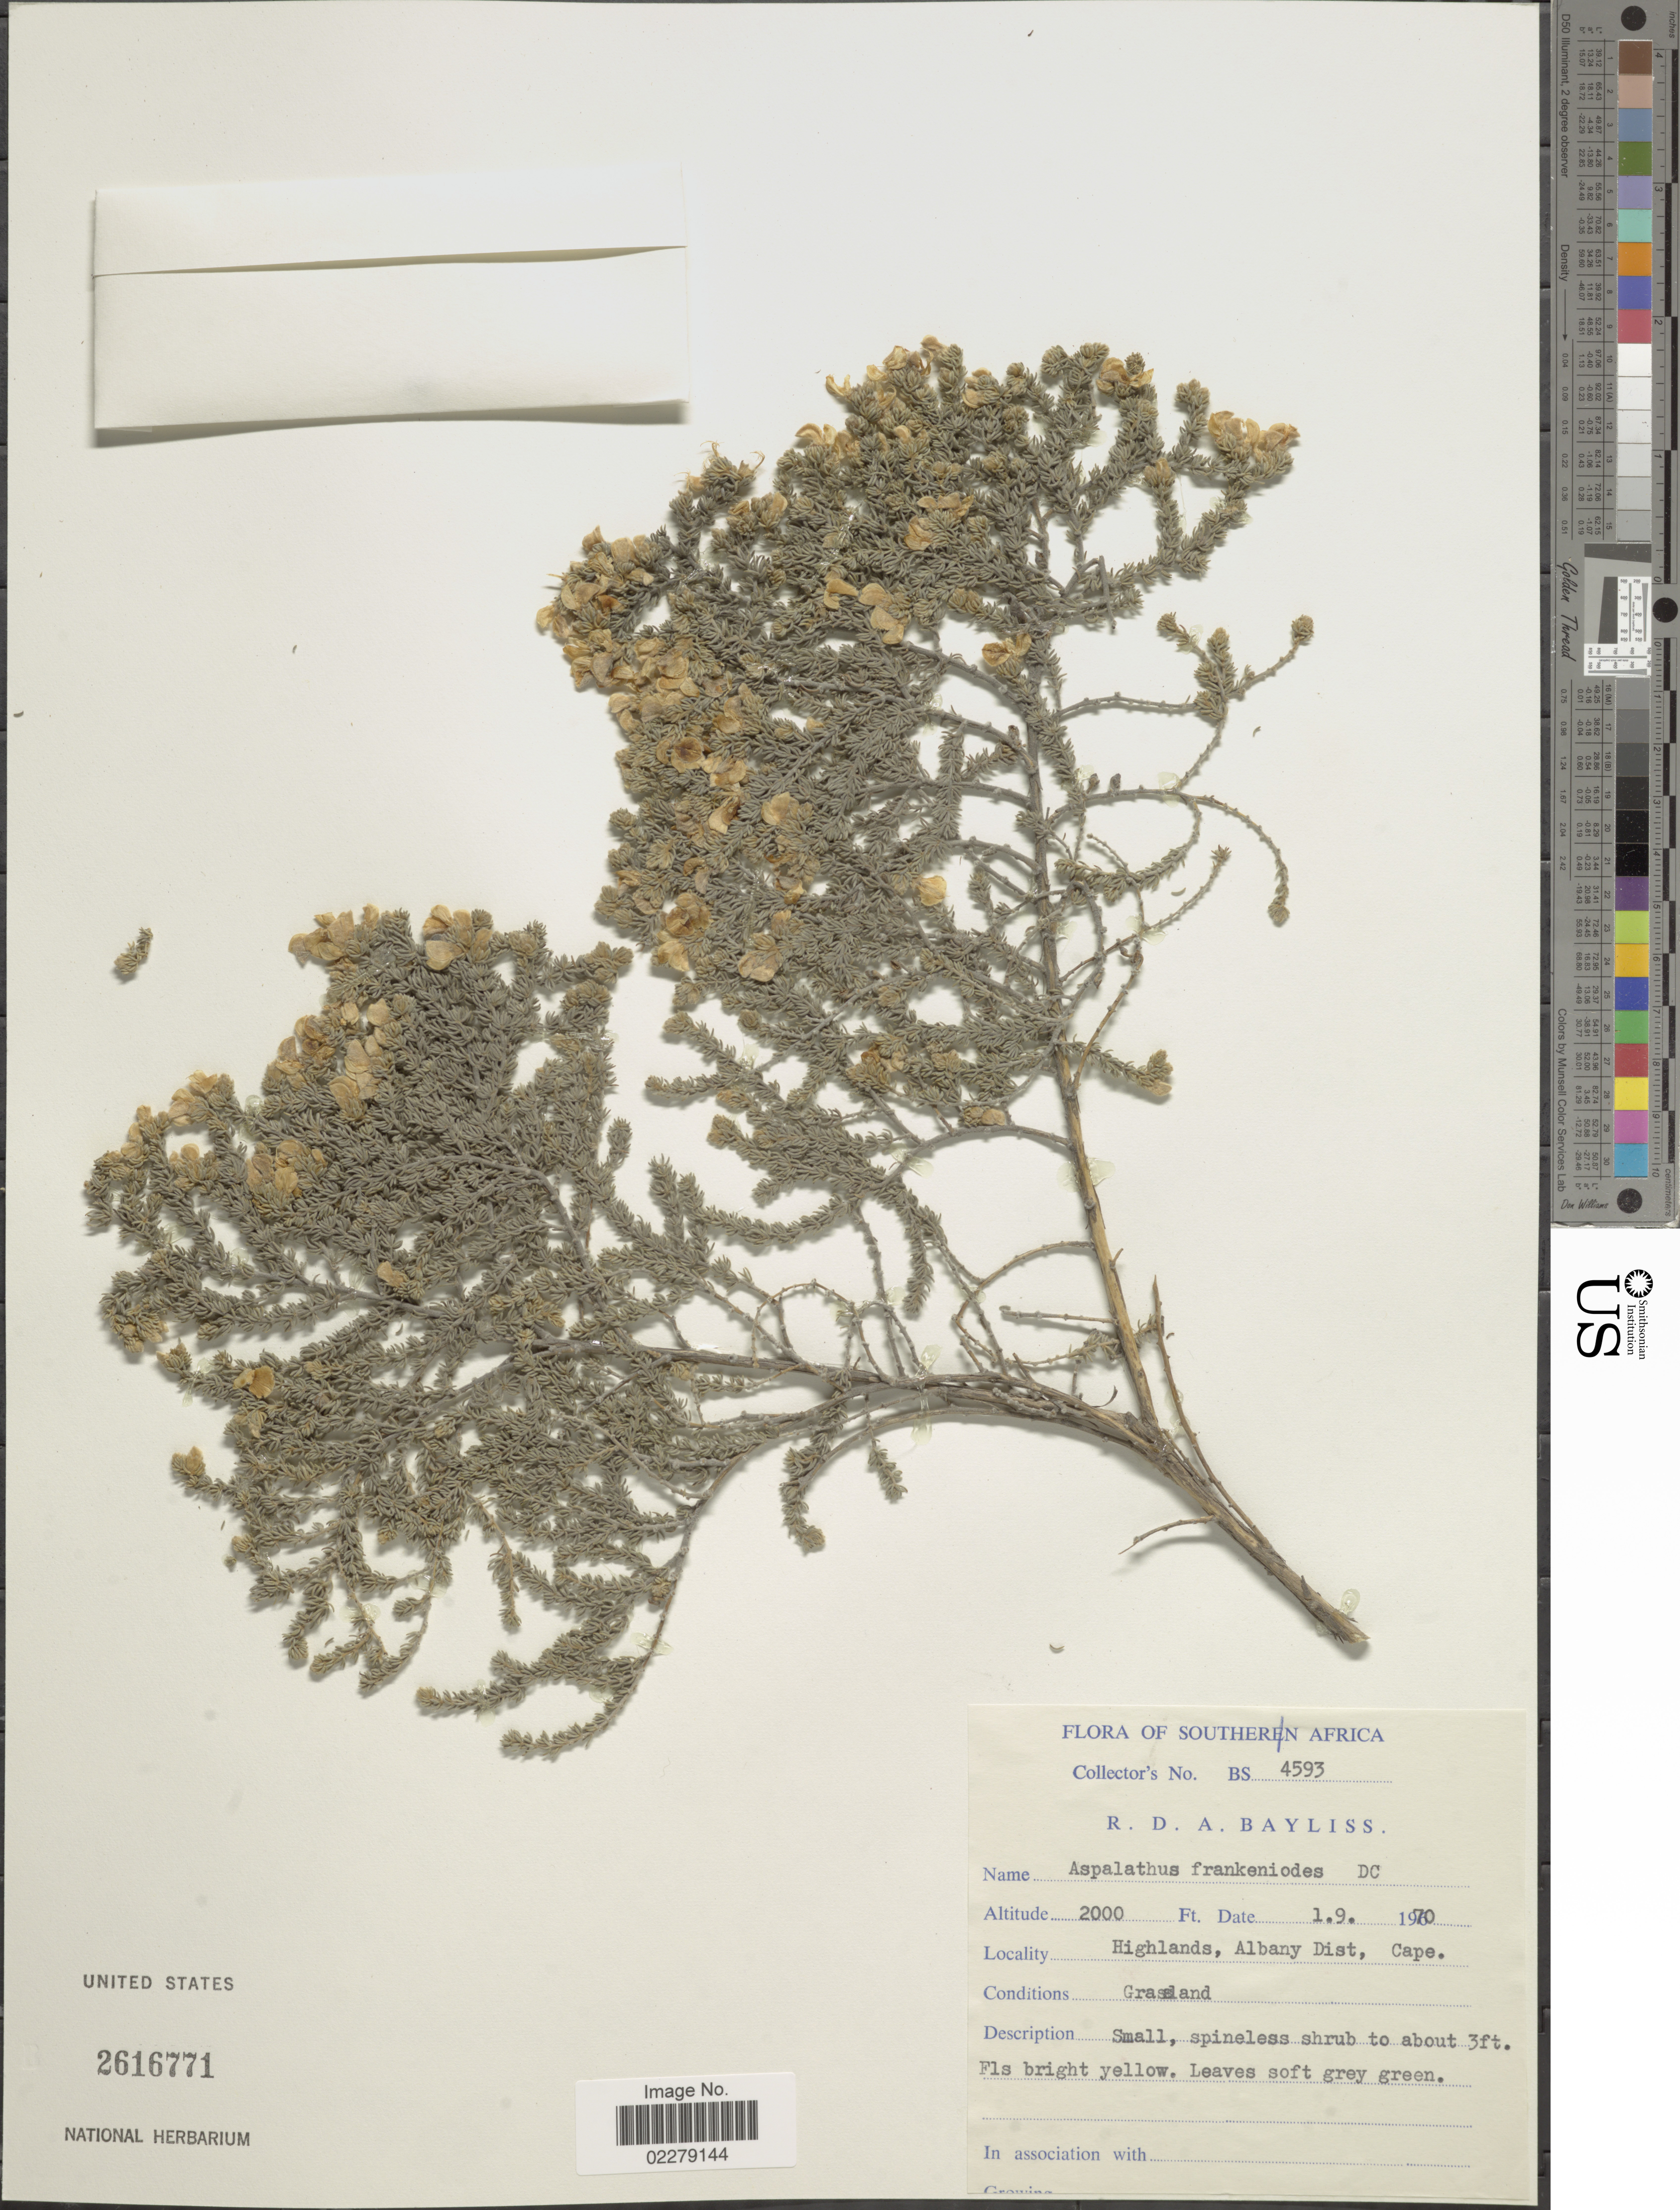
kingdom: Plantae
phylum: Tracheophyta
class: Magnoliopsida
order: Fabales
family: Fabaceae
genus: Aspalathus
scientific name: Aspalathus frankenioides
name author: DC.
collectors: R. Bayliss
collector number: BS4593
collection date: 1970-09-01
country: South Africa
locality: Southern Africa. Highlands, Albany Dist., Cape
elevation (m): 610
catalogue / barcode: US 2616771